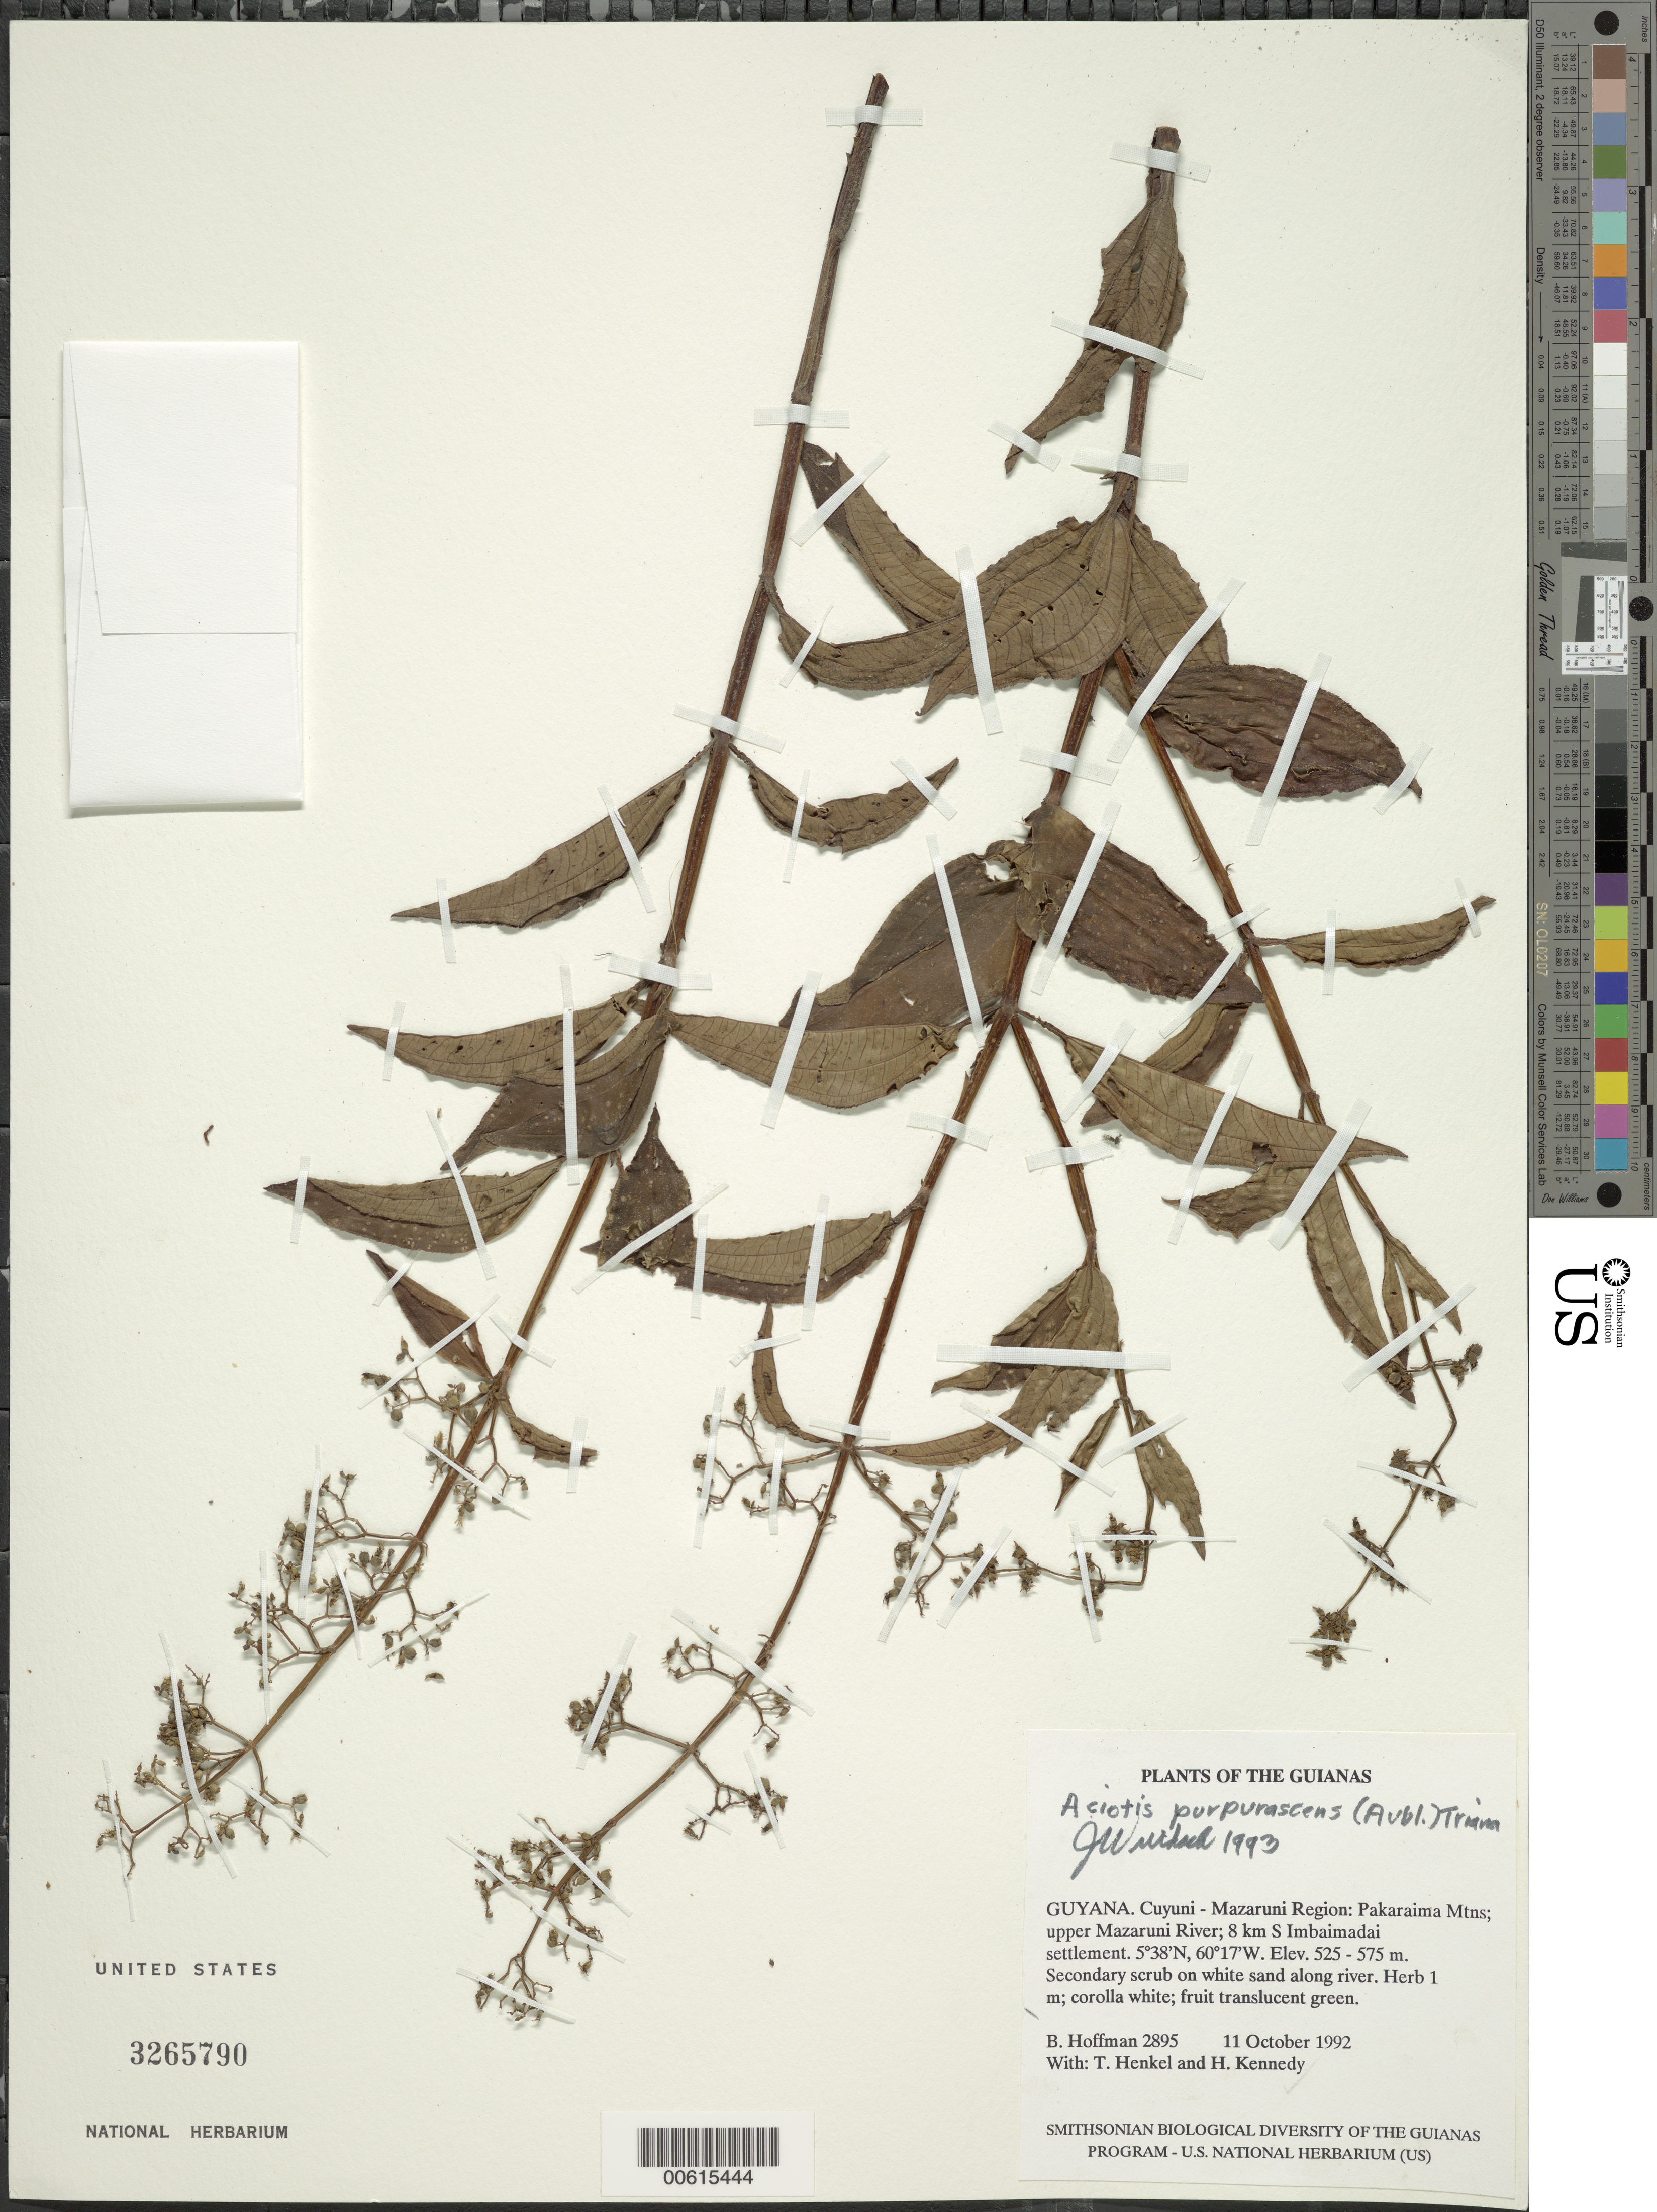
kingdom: Plantae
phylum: Tracheophyta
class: Magnoliopsida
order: Myrtales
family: Melastomataceae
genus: Aciotis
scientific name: Aciotis purpurascens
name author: (Aubl.) Triana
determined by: Wurdack, John J., (US), US (UNITED STATES)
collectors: B. Hoffman, T. Henkel & H. Kennedy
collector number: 2895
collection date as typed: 11 October 1992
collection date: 1992-10-11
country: Guyana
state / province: Cuyuni-Mazaruni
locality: Pakaraima Mountains; upper Mazaruni River; 8 km S of Imbaimadai settlement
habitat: Secondary scrub on white sand along river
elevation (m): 525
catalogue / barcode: US 3265790